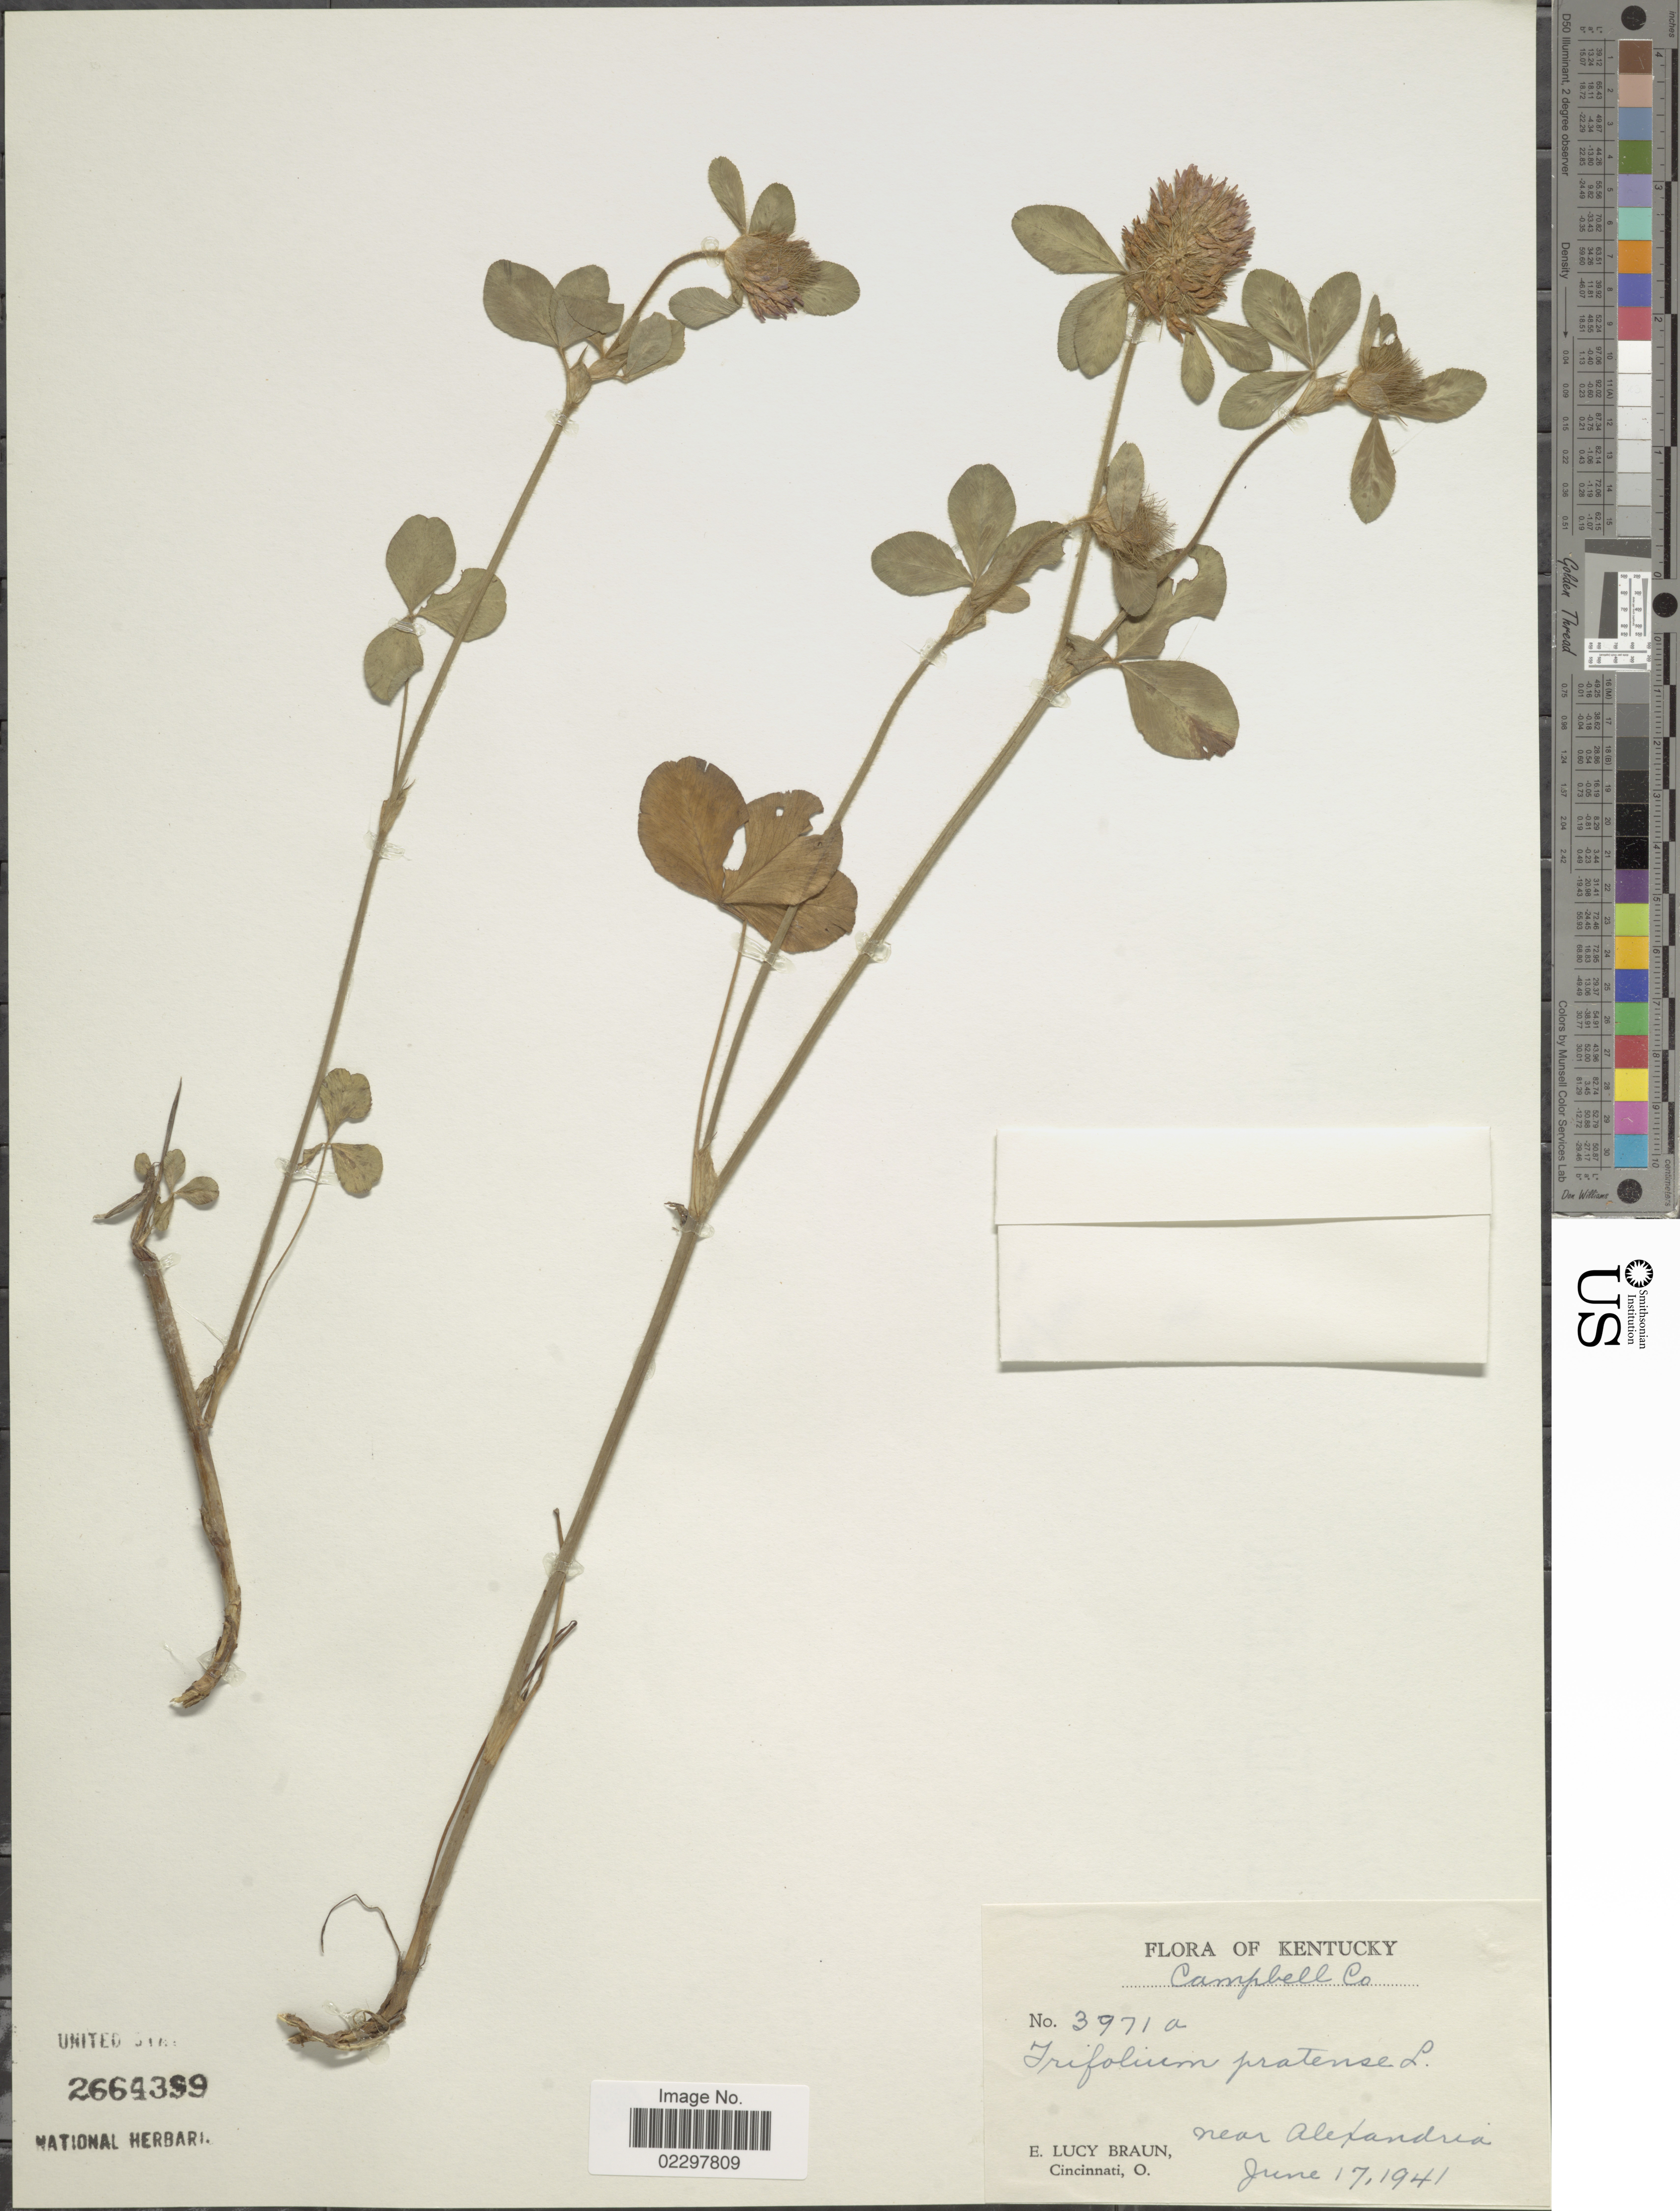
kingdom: Plantae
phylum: Tracheophyta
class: Magnoliopsida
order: Fabales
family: Fabaceae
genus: Trifolium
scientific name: Trifolium pratense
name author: L.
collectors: E. L. Braun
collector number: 3971a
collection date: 1941-06-17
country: United States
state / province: Kentucky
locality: Campbell Co, near Alexandria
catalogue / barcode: US 2664399